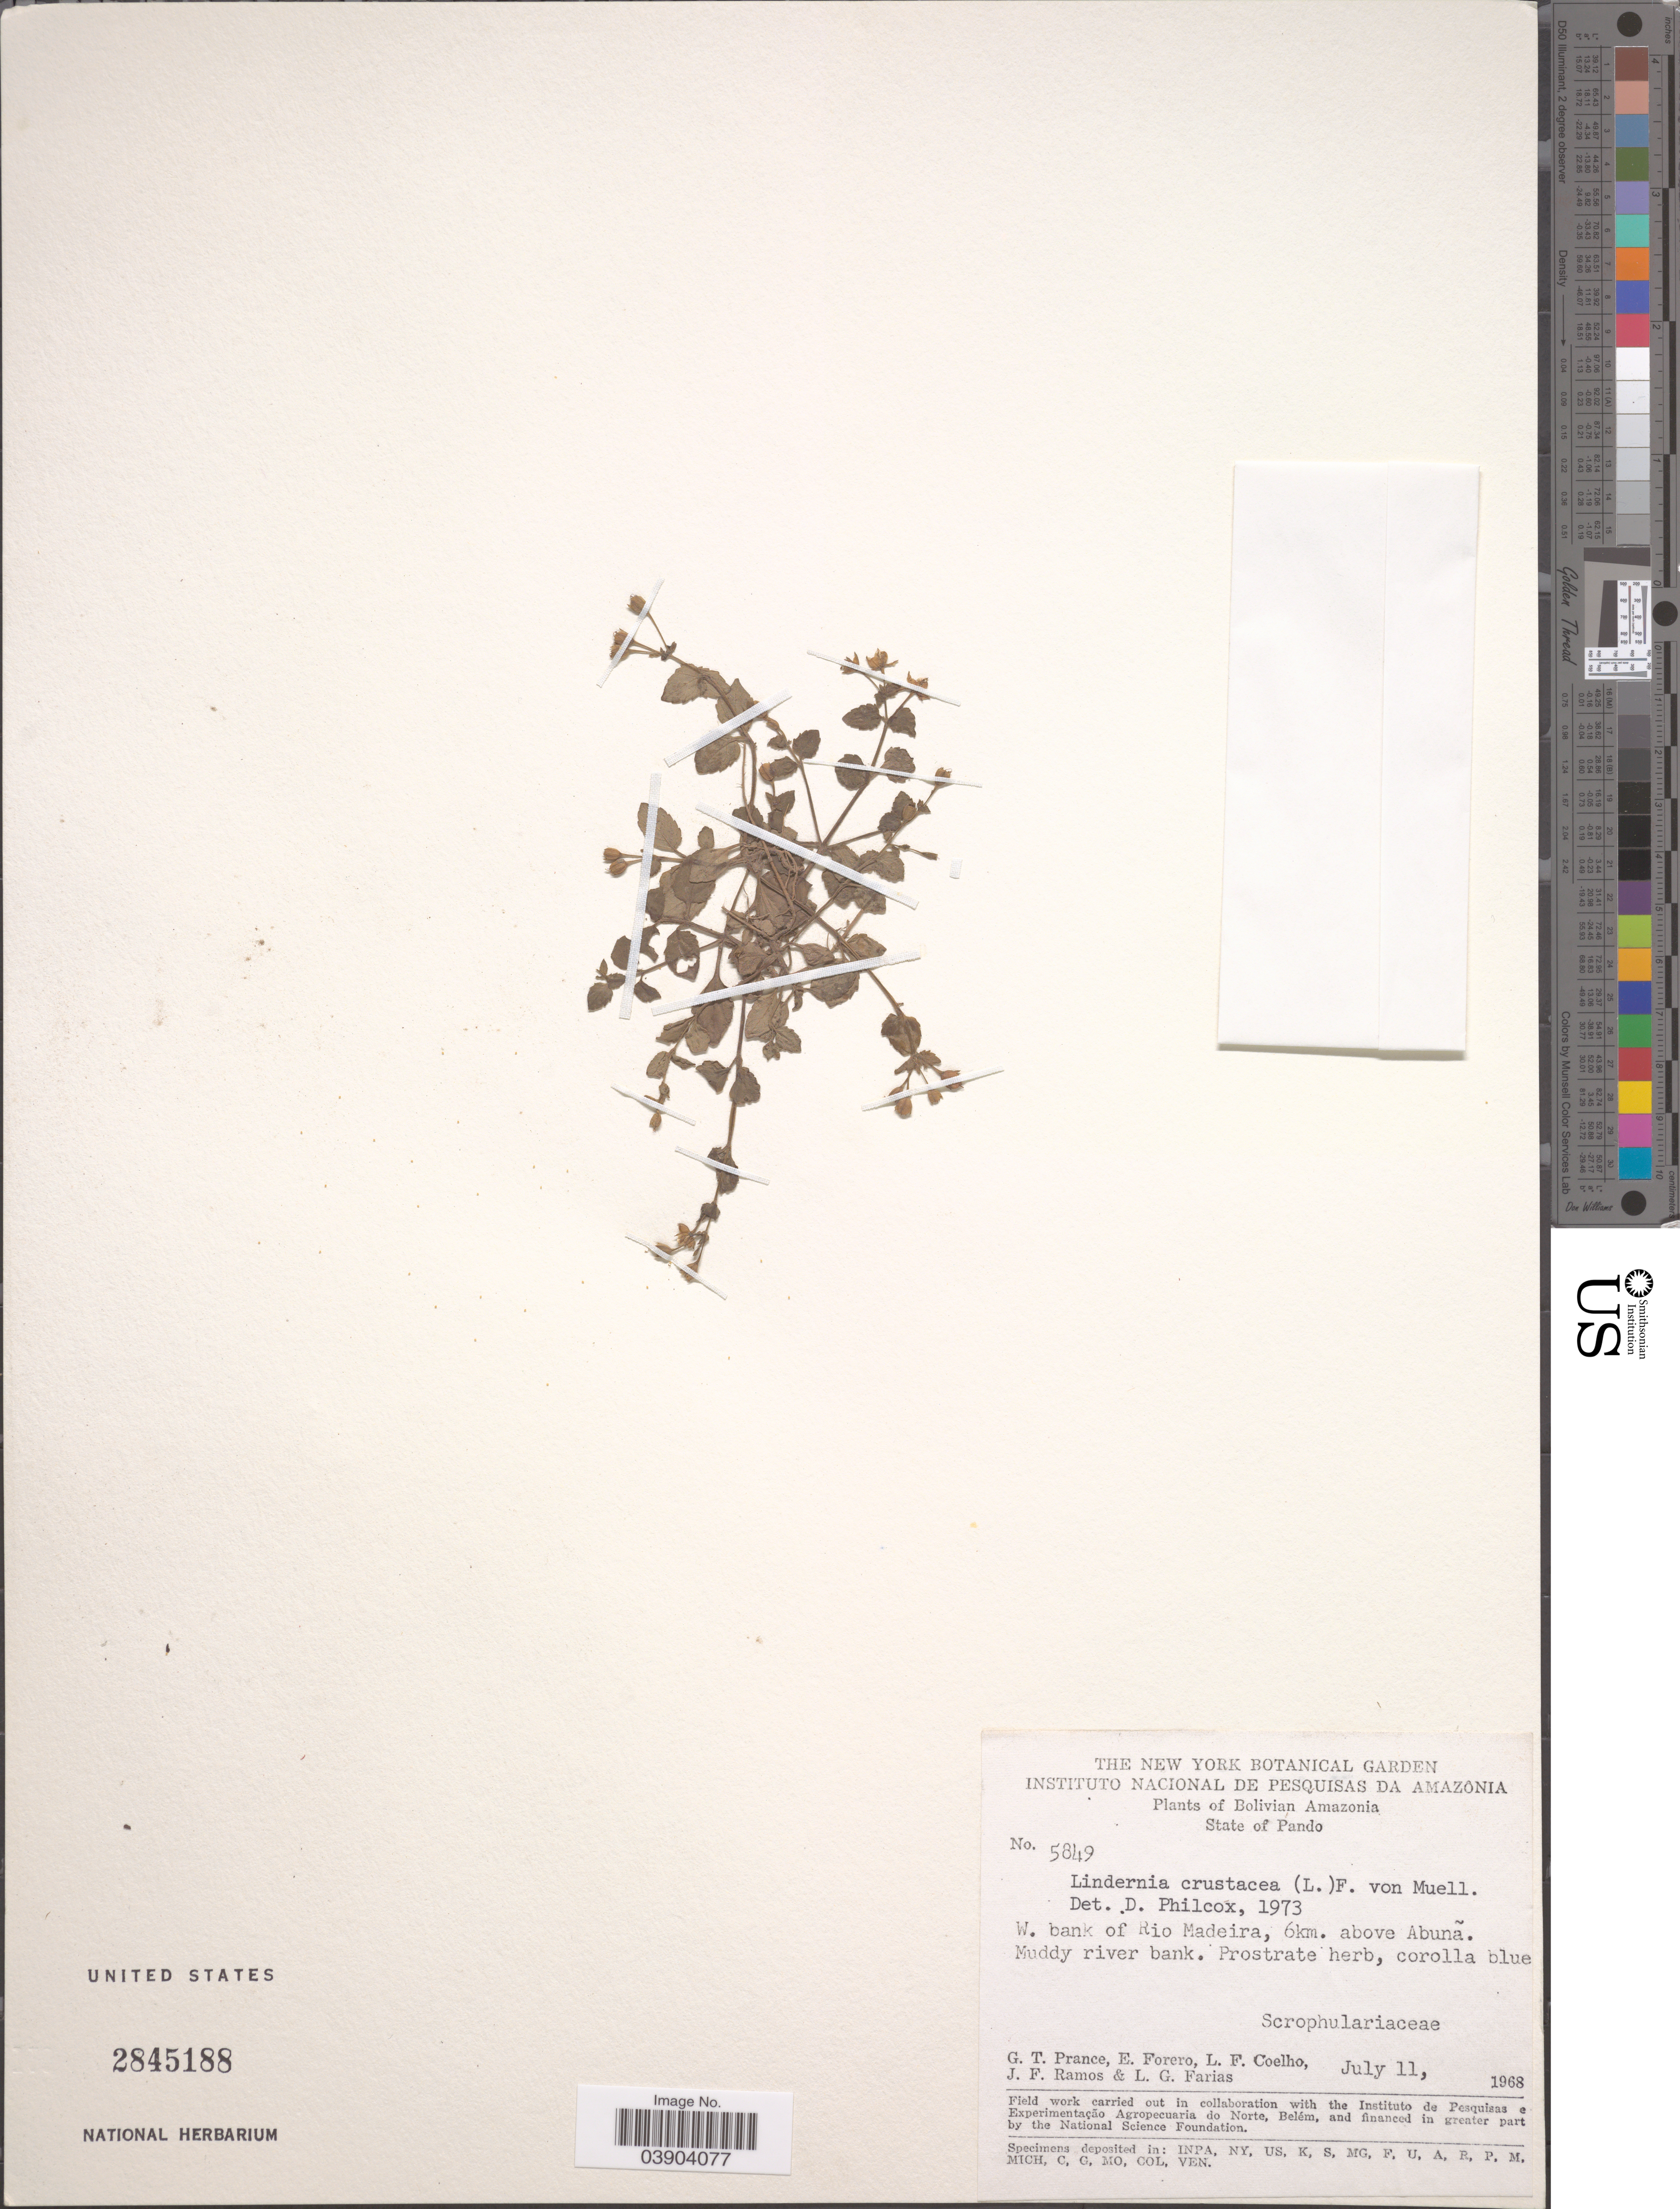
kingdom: Plantae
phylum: Tracheophyta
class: Magnoliopsida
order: Lamiales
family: Linderniaceae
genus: Lindernia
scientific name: Lindernia crustacea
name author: (L.) F. Muell.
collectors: G. T. Prance, E. Forero, L. F. Coelho, J. F. Ramos & L. G. Farias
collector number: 5849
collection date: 1968-07-11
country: Bolivia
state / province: Pando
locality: Bolivian Amazonia. W. bank of Rio Madeira, 6km. above Abuña.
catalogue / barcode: US 2845188